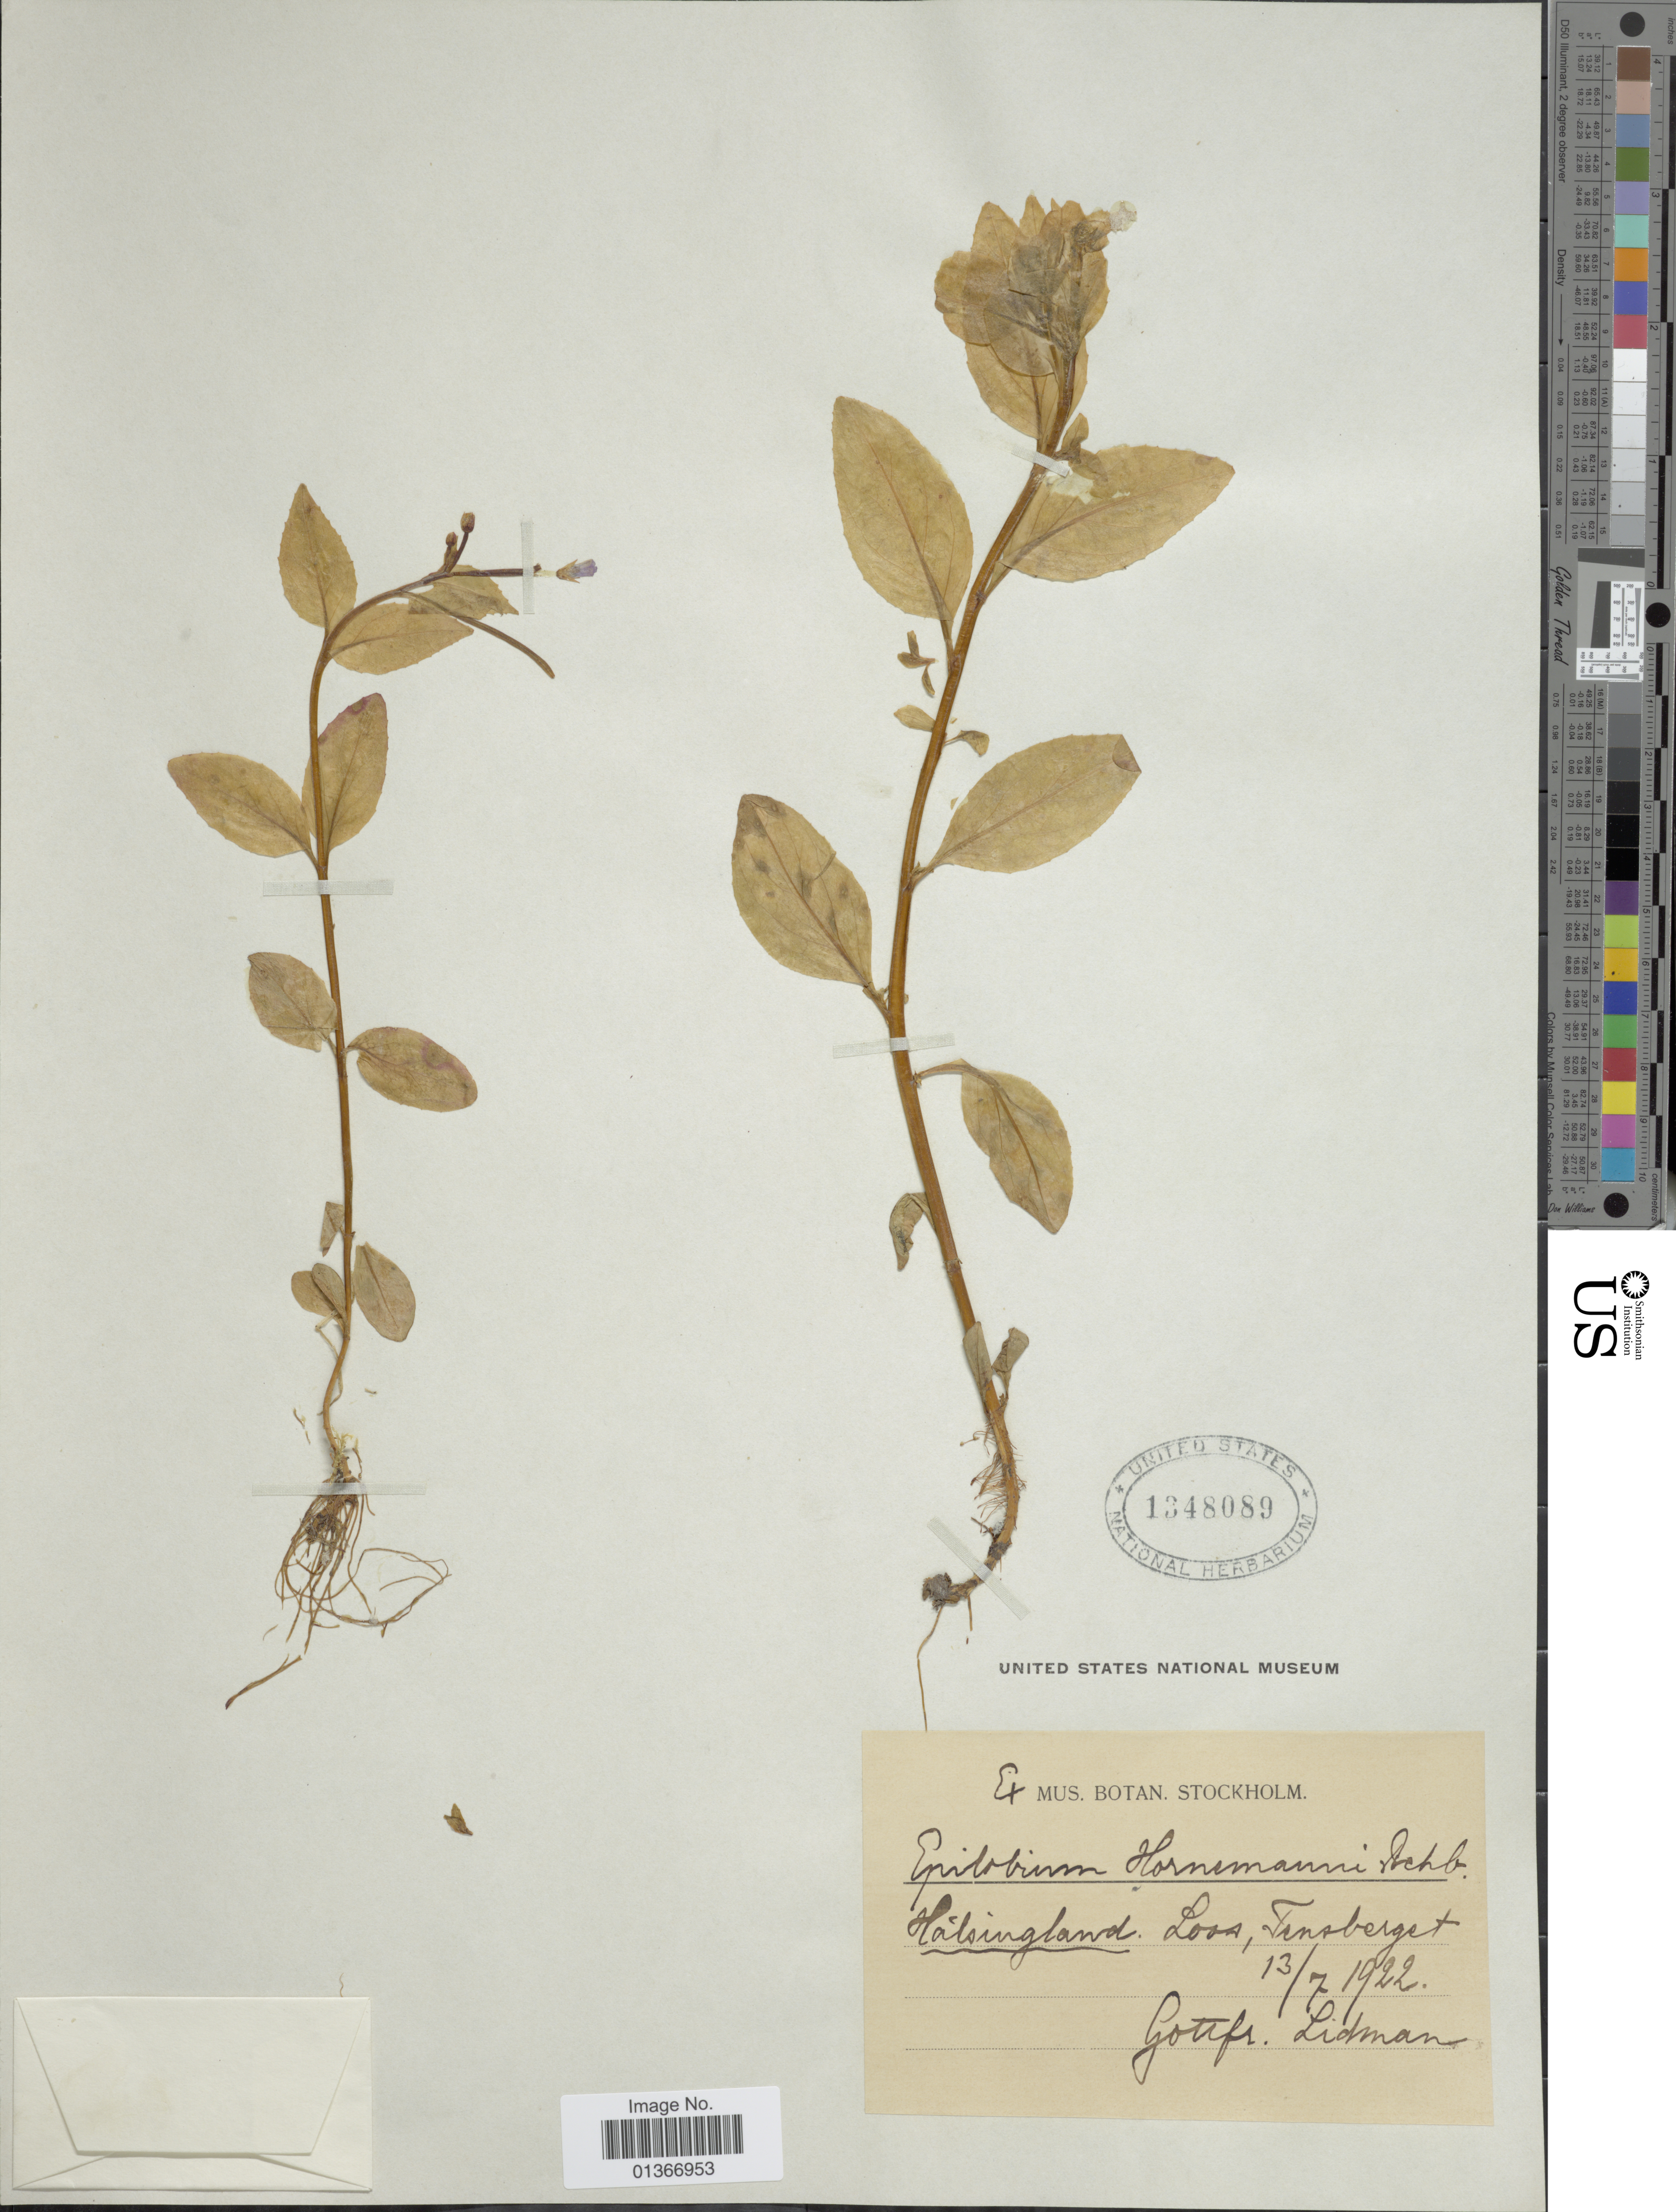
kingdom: Plantae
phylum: Tracheophyta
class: Magnoliopsida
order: Myrtales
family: Onagraceae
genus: Epilobium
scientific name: Epilobium hornemannii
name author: Rchb.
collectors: G. Lidman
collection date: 1922-07-13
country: Sweden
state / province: Gävleborg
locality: Loos, Tensberget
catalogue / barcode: US 1348089